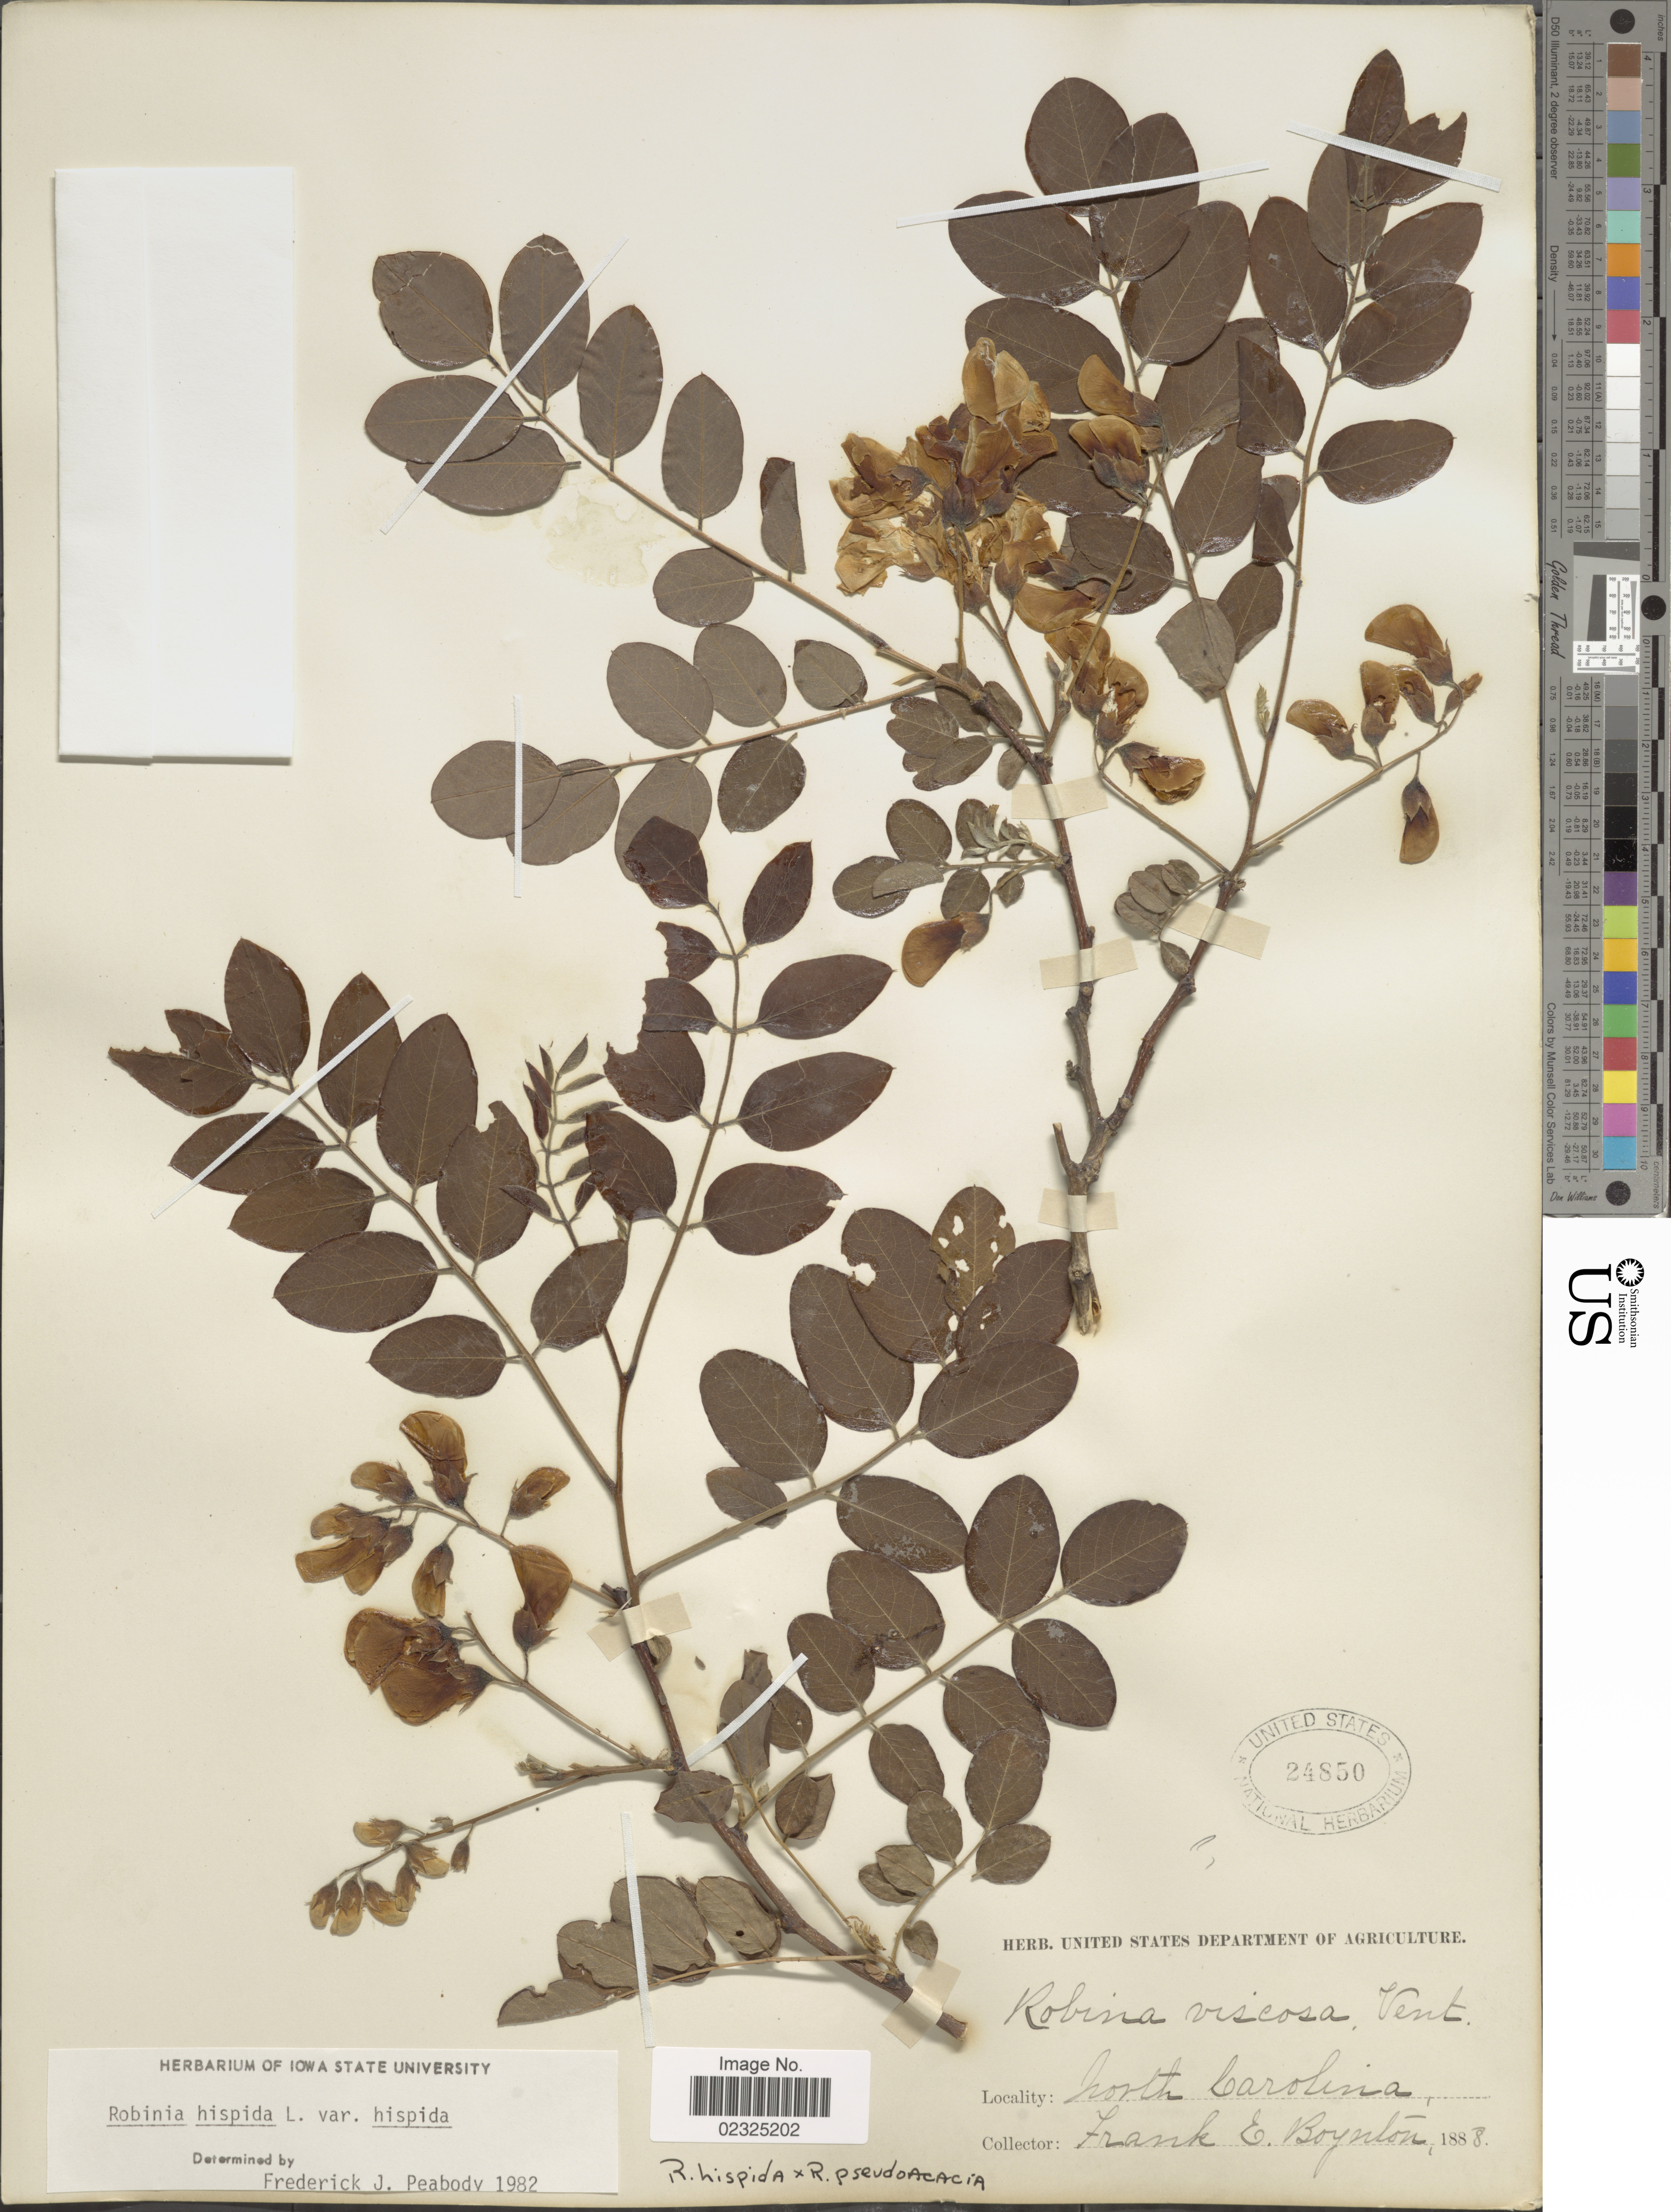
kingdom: Plantae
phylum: Tracheophyta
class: Magnoliopsida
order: Fabales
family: Fabaceae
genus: Robinia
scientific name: Robinia hispida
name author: L.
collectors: F. Boynton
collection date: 1888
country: United States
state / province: North Carolina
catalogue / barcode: US 24850